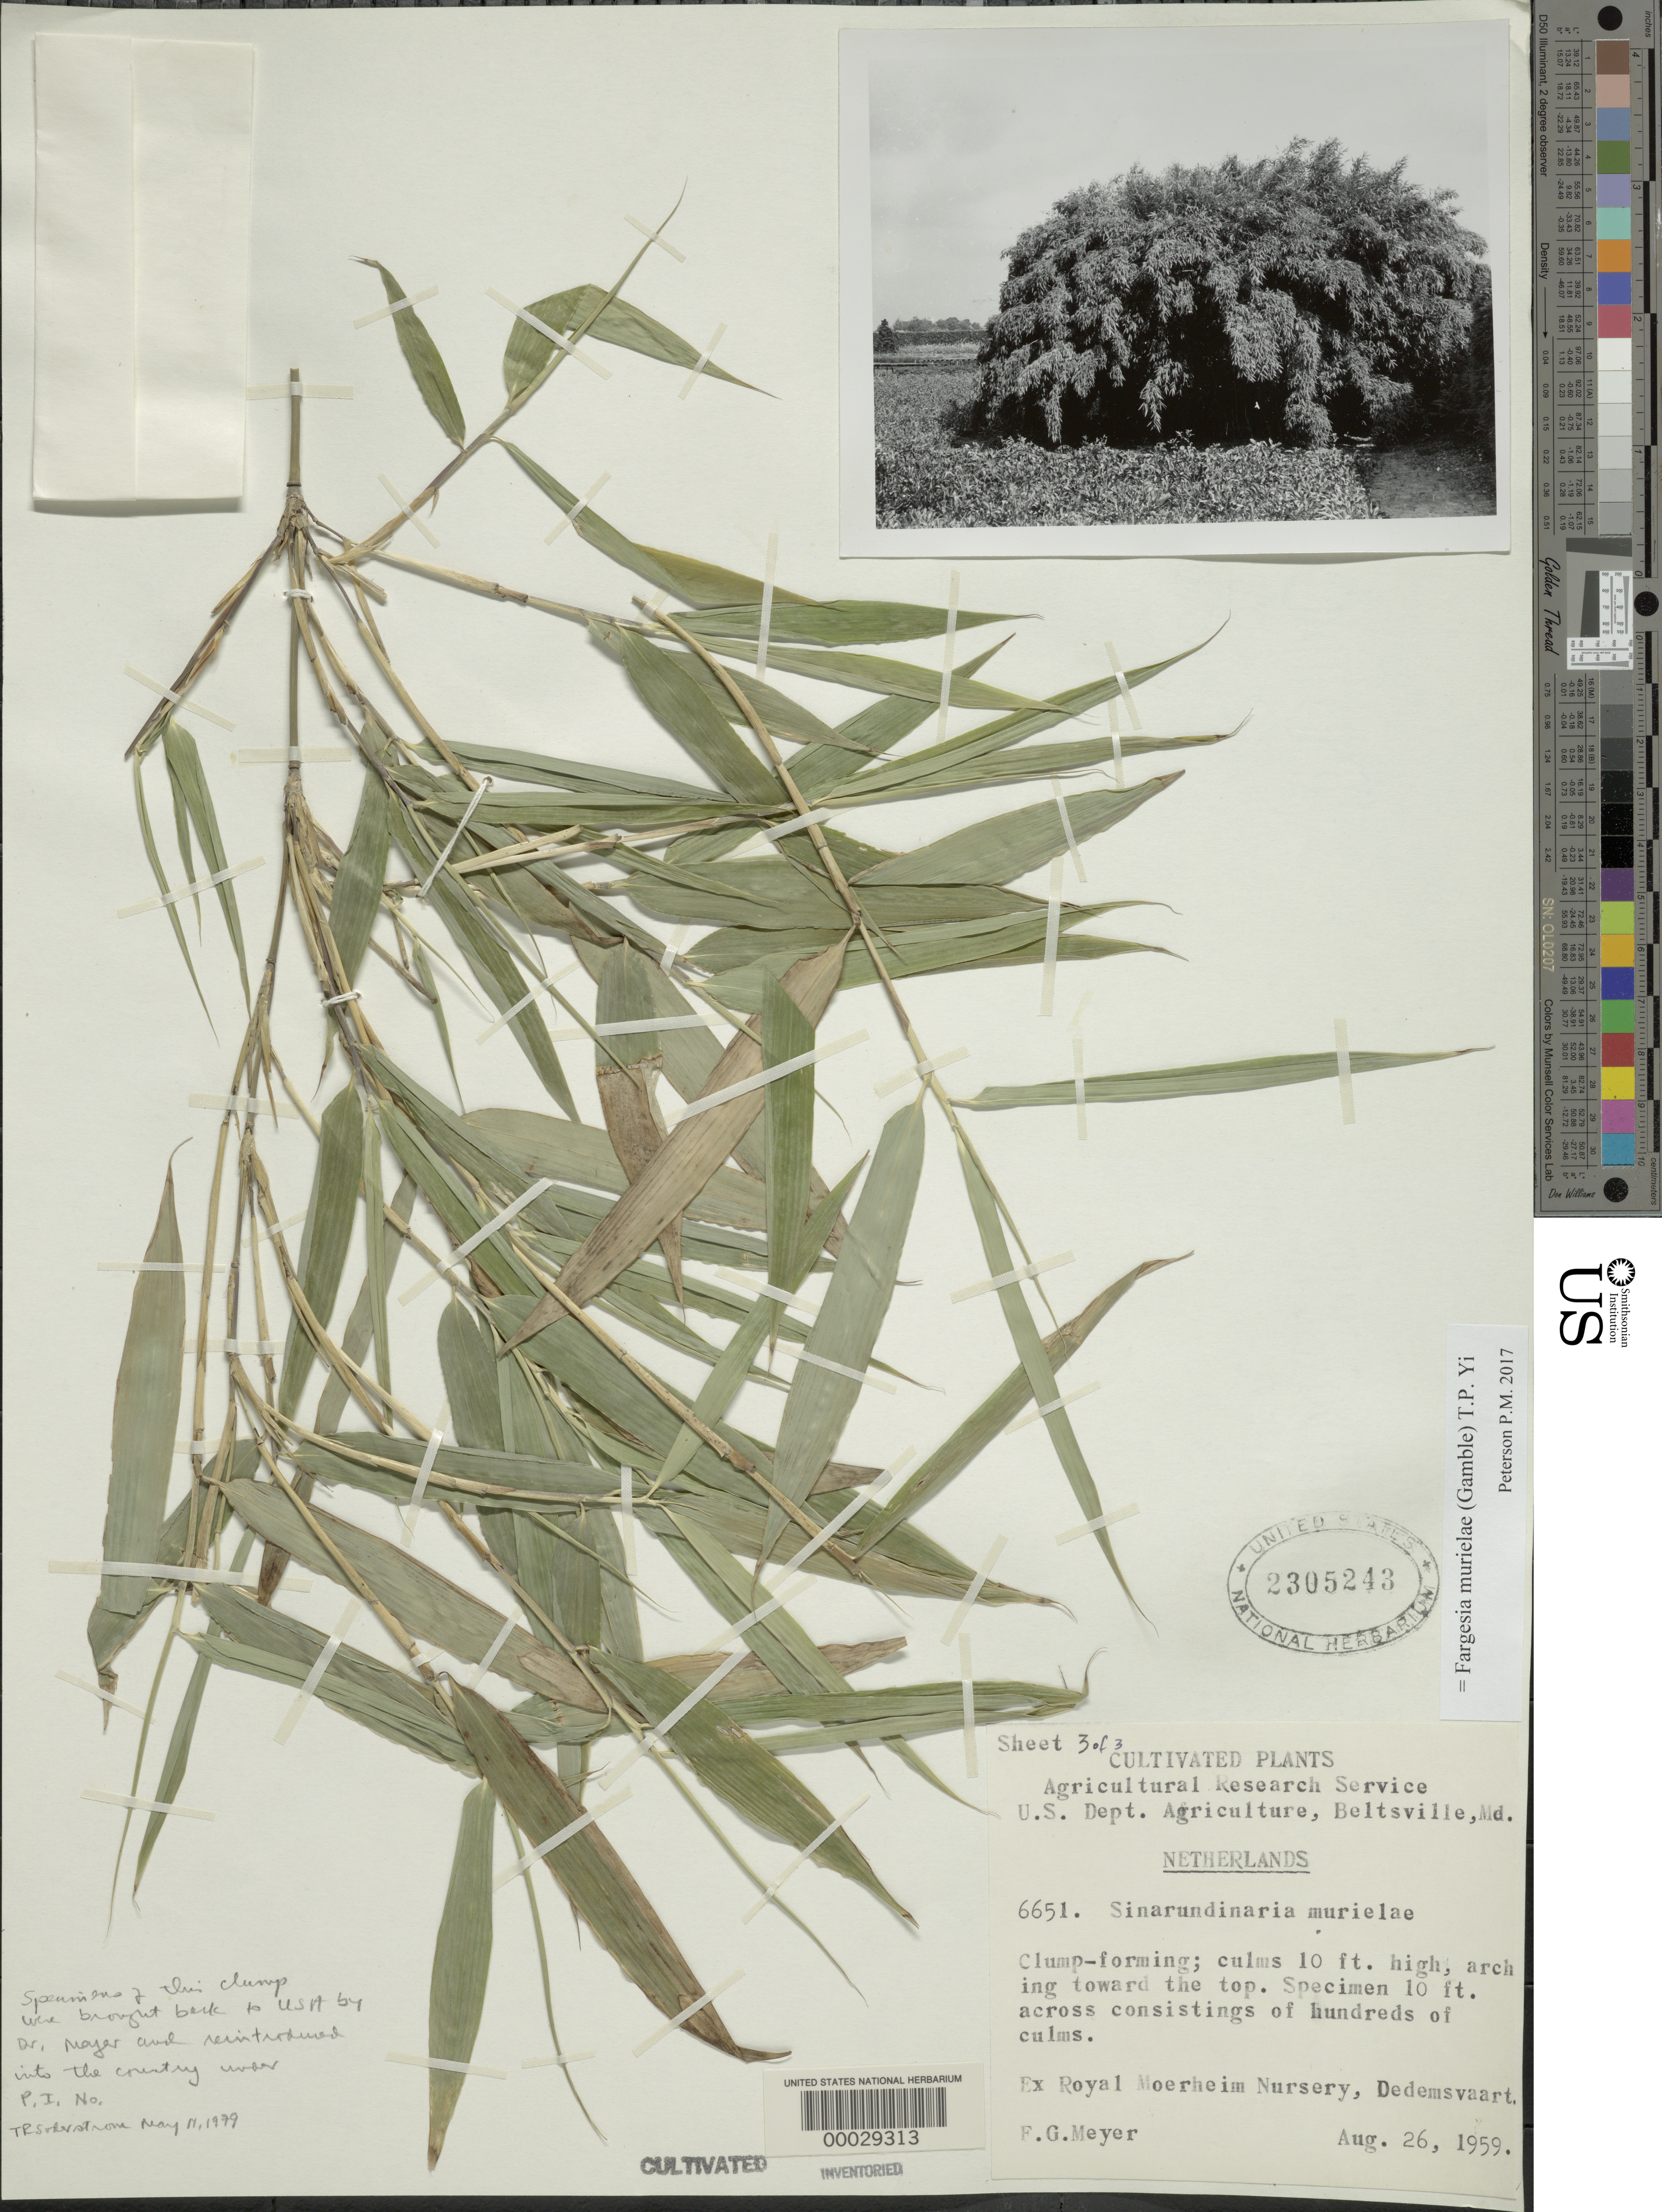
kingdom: Plantae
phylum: Tracheophyta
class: Liliopsida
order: Poales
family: Poaceae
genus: Fargesia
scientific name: Fargesia murielae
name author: (Gamble) T.P. Yi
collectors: F. G. Meyer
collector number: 6651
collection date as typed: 26 Aug 1959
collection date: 1959-08-26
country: Netherlands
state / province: Overijssel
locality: Overijssel, royal moerheim nursery, dedemsvaart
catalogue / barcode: US 2305243